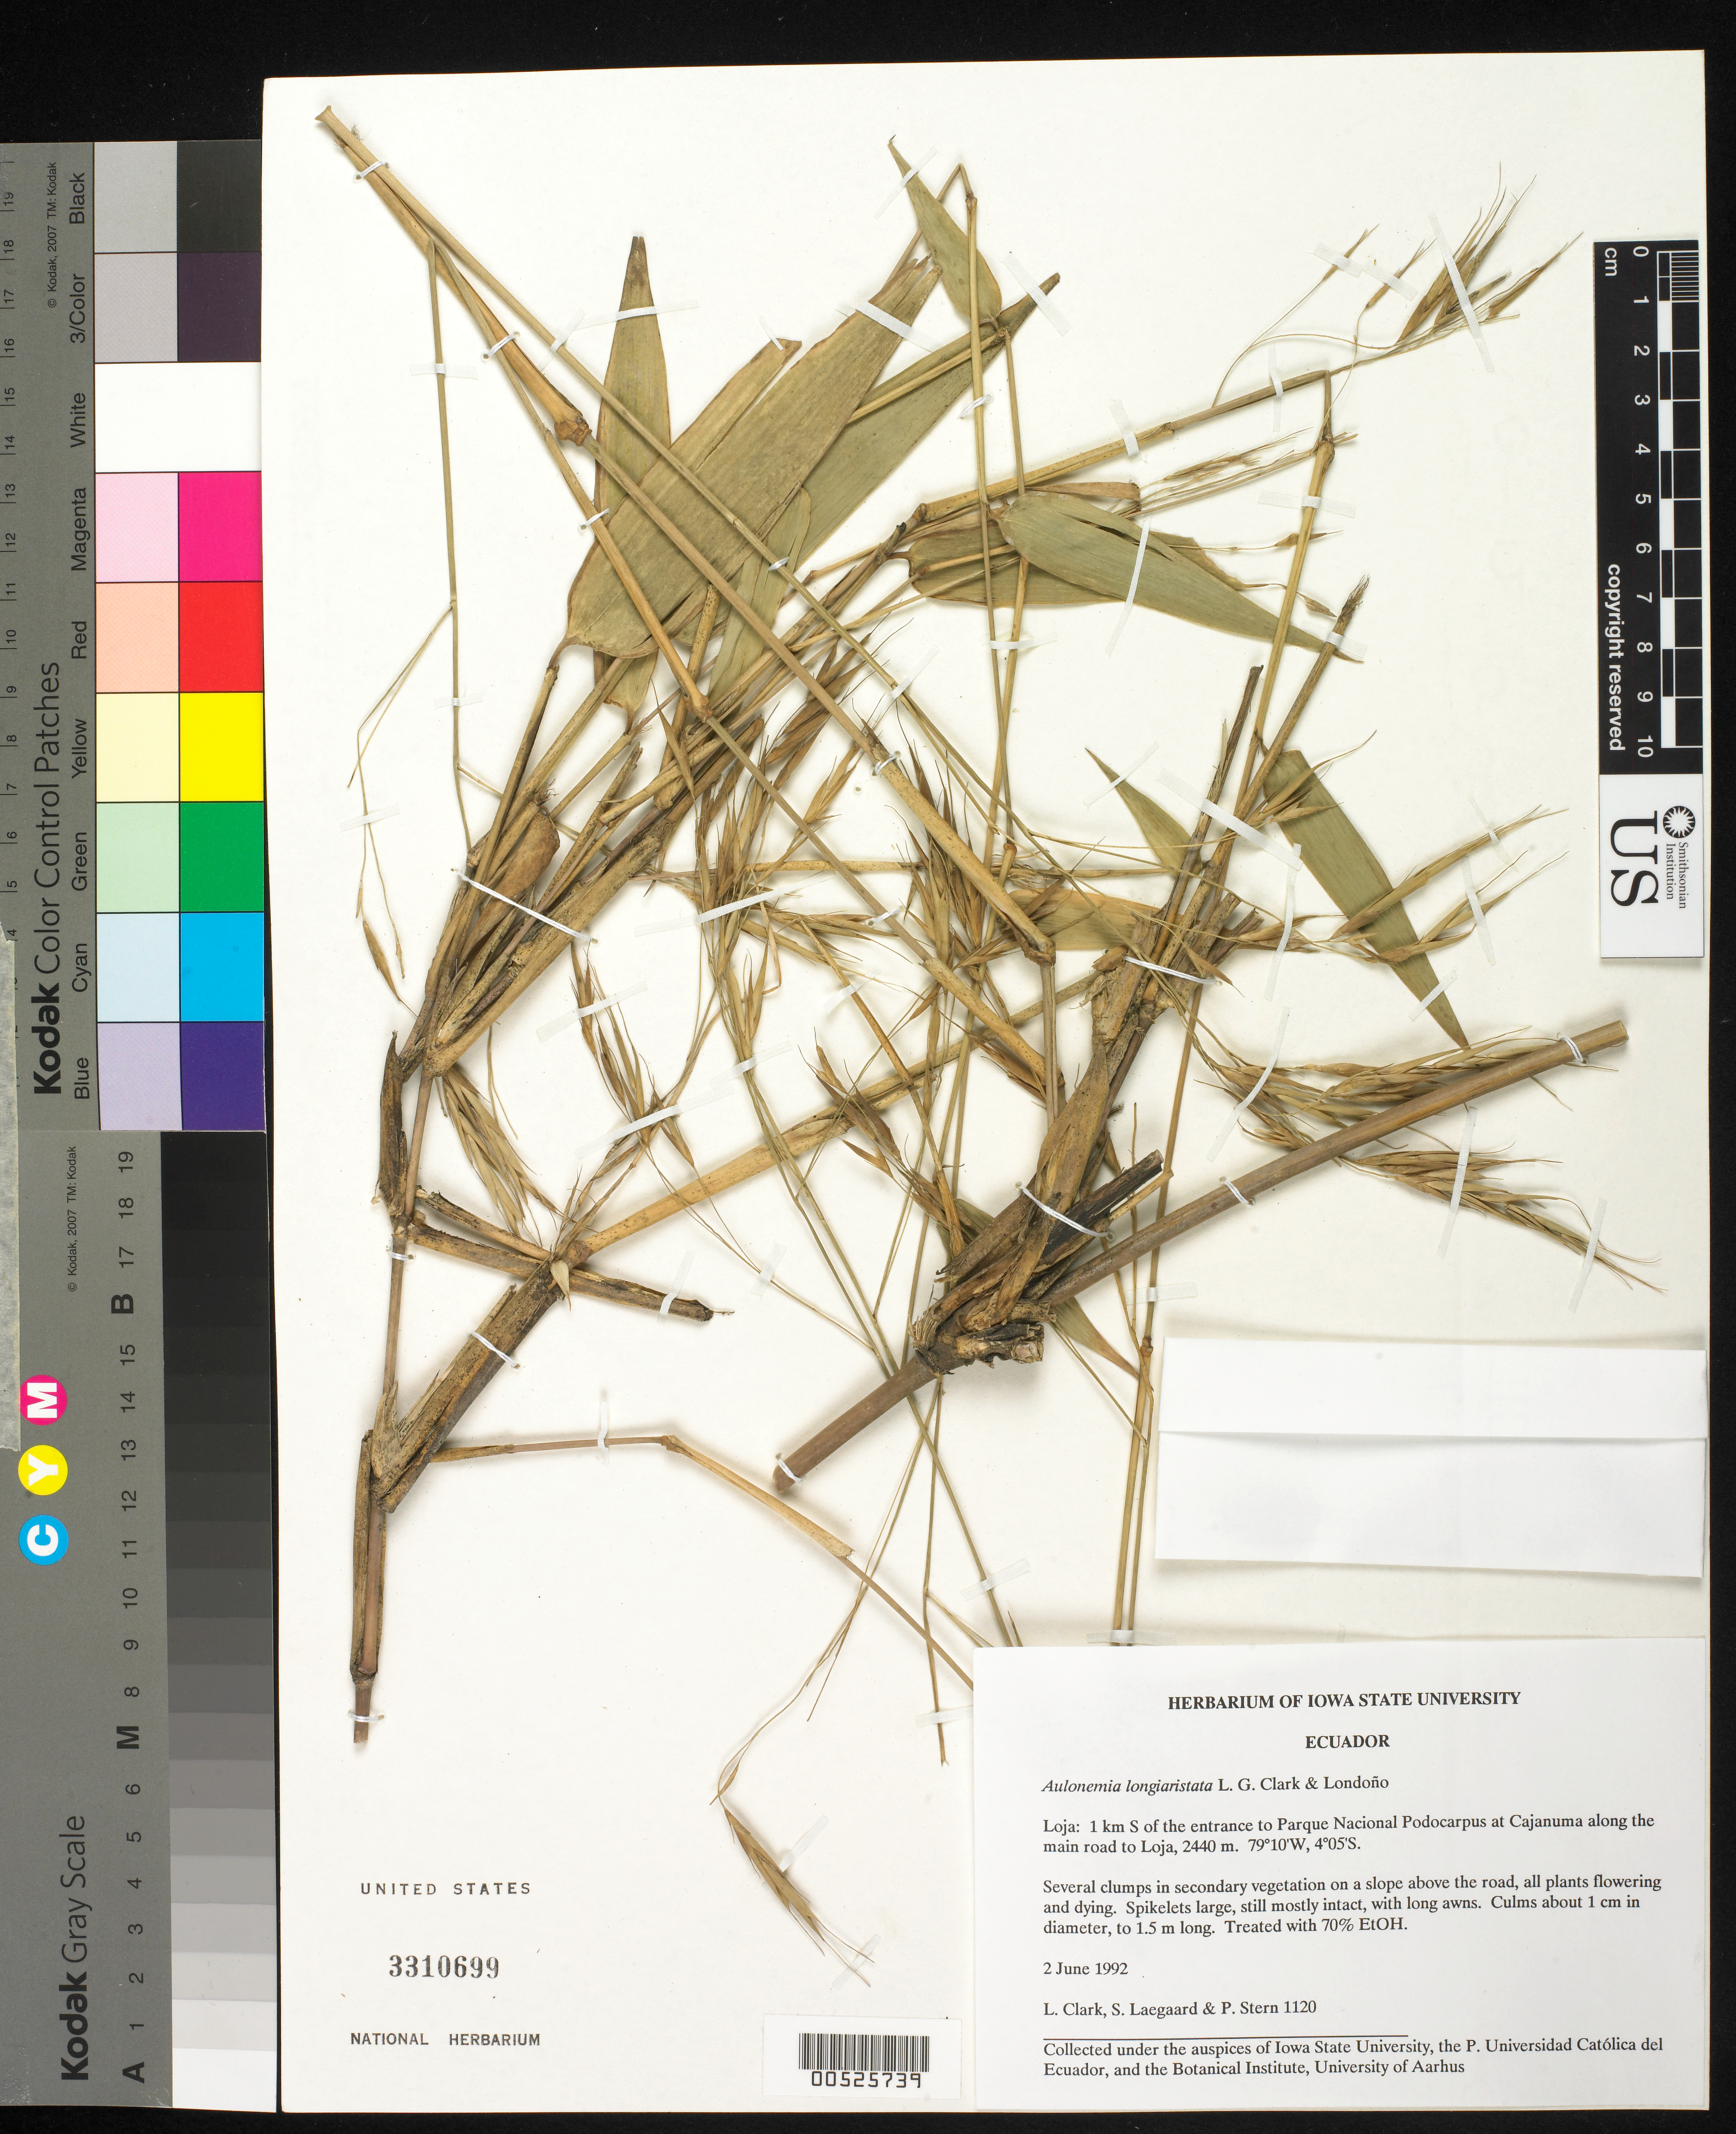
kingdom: Plantae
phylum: Tracheophyta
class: Liliopsida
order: Poales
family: Poaceae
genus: Aulonemia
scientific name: Aulonemia longiaristata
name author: L.G. Clark & Londoño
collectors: L. G. Clark, S. Lægaard & P. Stern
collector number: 1120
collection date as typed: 02 Jun 1992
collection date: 1992-06-02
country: Ecuador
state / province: Loja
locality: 1 km S of the entrance to Parque Nacional podocarpus at Cajanuma along the main road to Loja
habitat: In secondary vegetation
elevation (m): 2440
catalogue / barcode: US 3310699